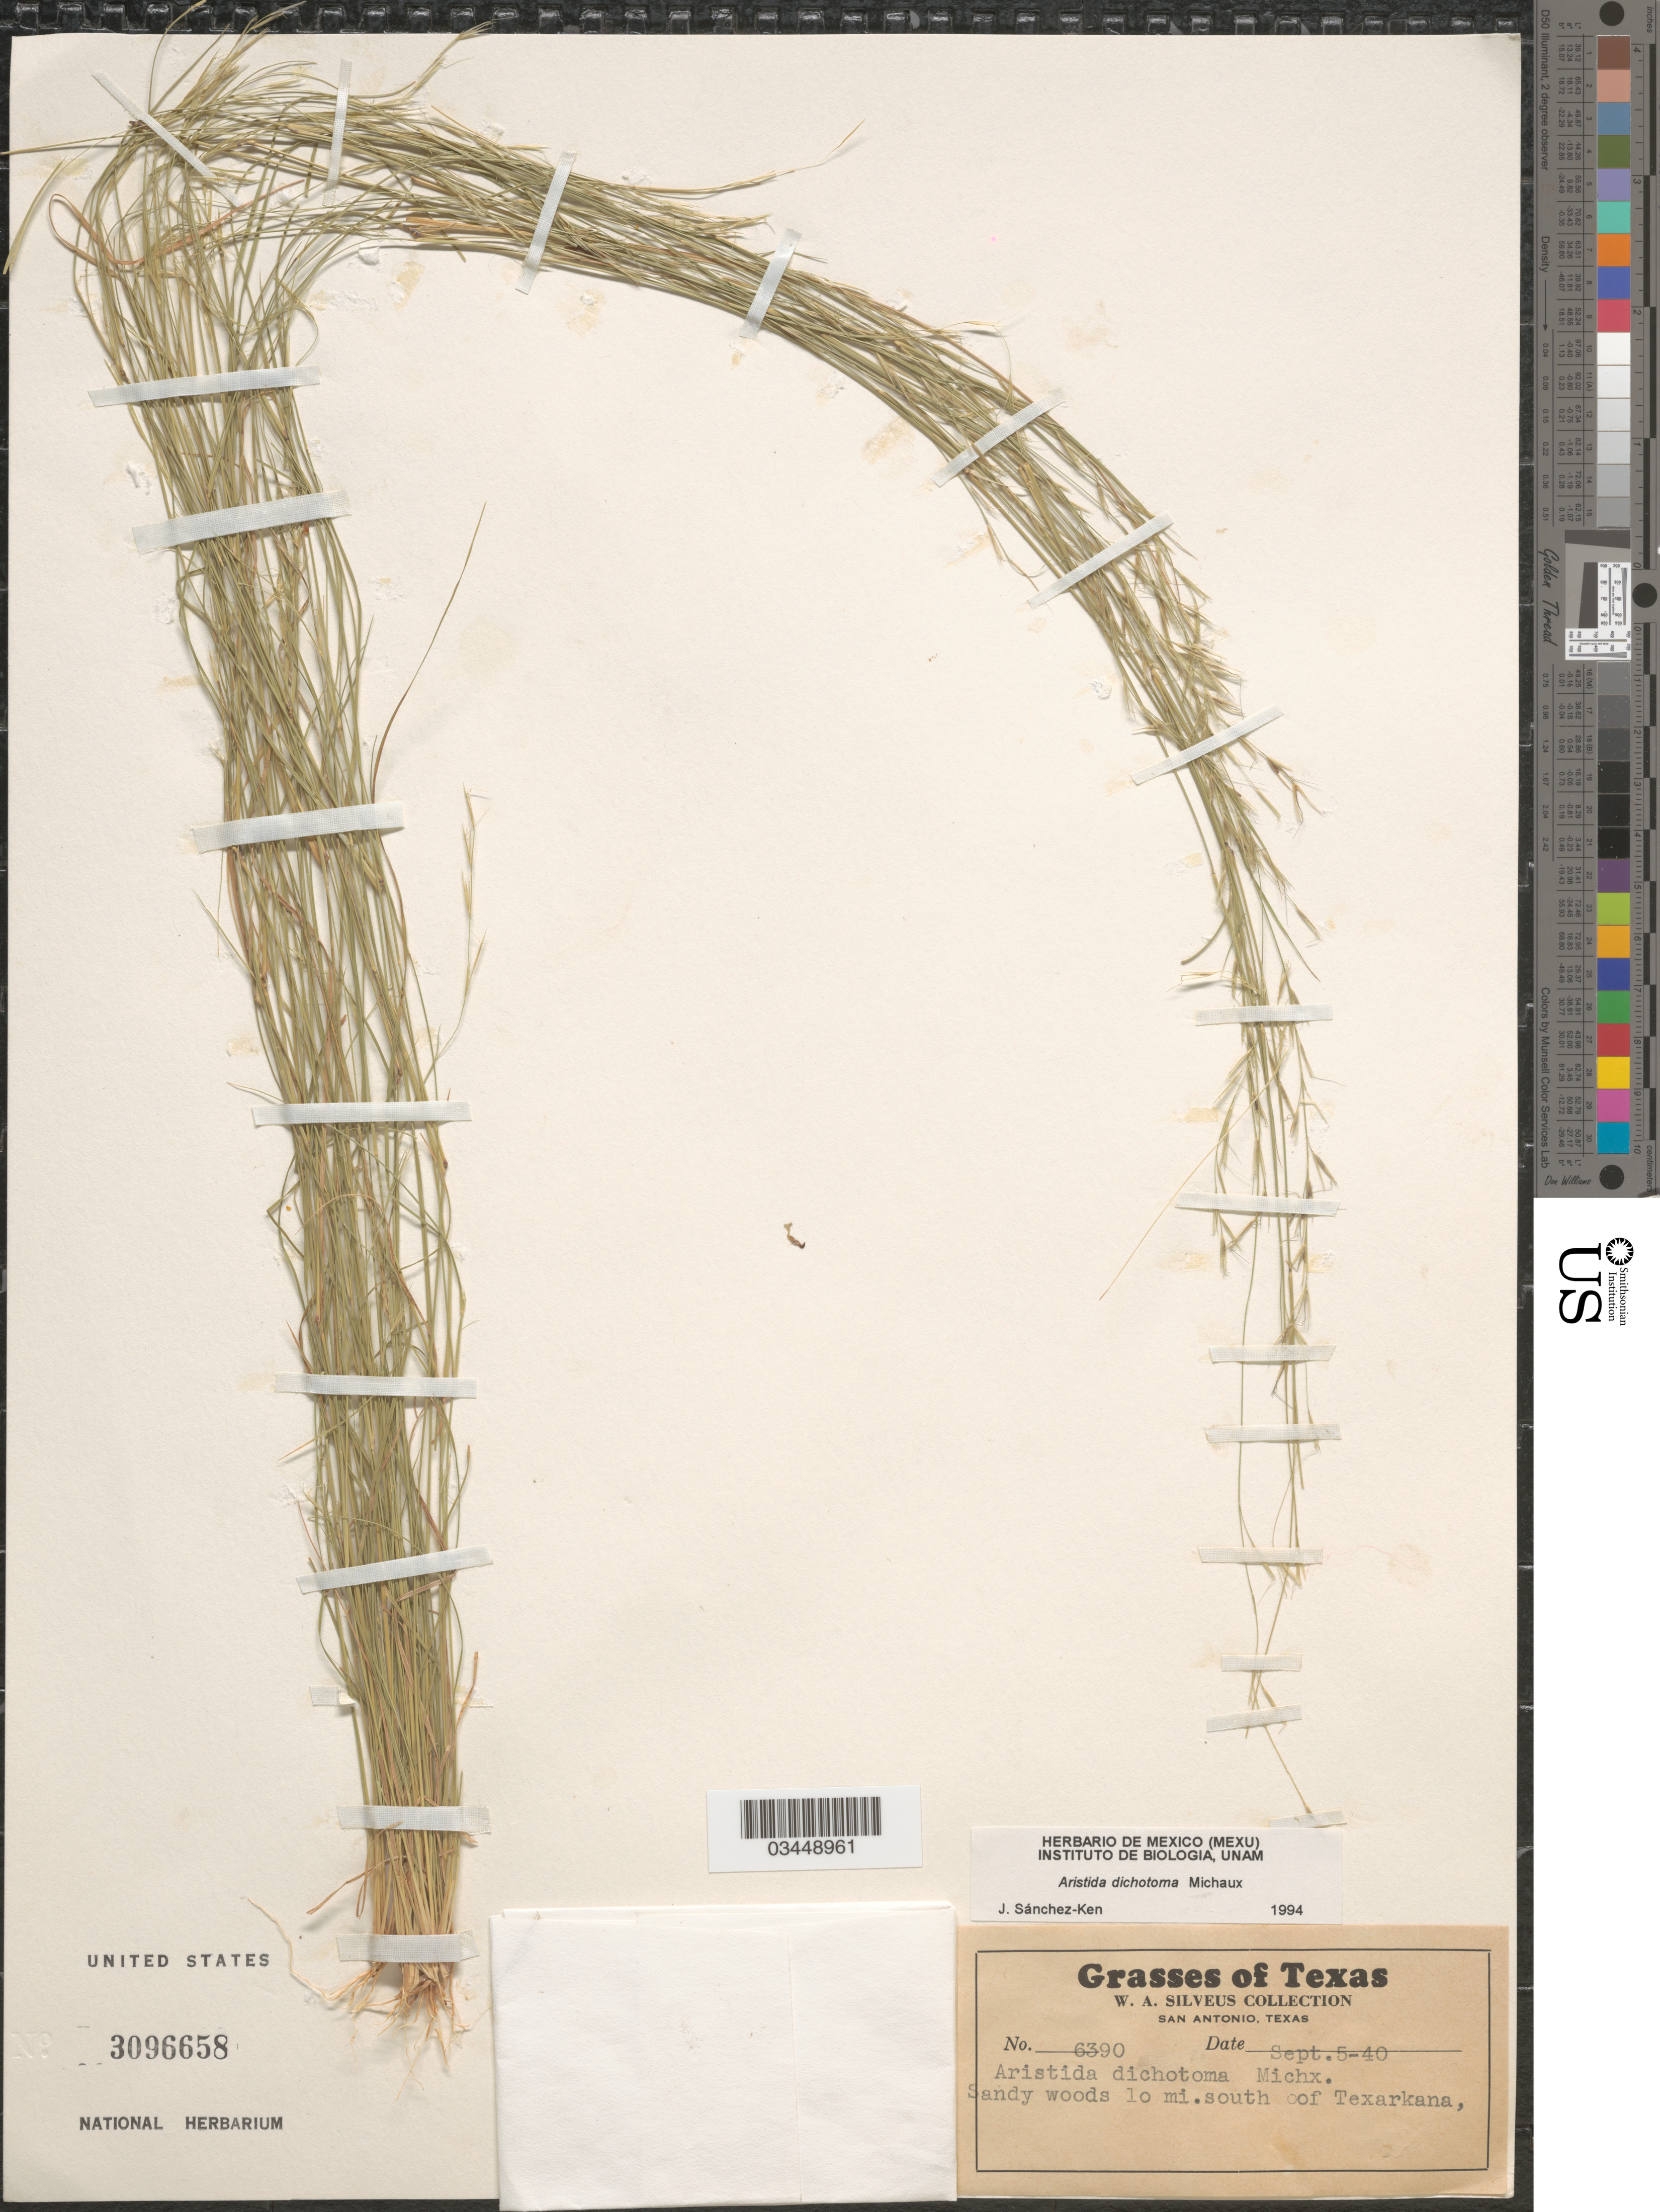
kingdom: Plantae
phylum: Tracheophyta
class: Liliopsida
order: Poales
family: Poaceae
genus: Aristida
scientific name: Aristida dichotoma var. dichotoma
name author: Michx.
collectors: W. Silveus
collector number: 6390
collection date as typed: Transcribed d/m/y: 5/9/40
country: United States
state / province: Texas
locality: Sandy woods 10 mi. south of Texarkana.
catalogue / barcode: US 3096658